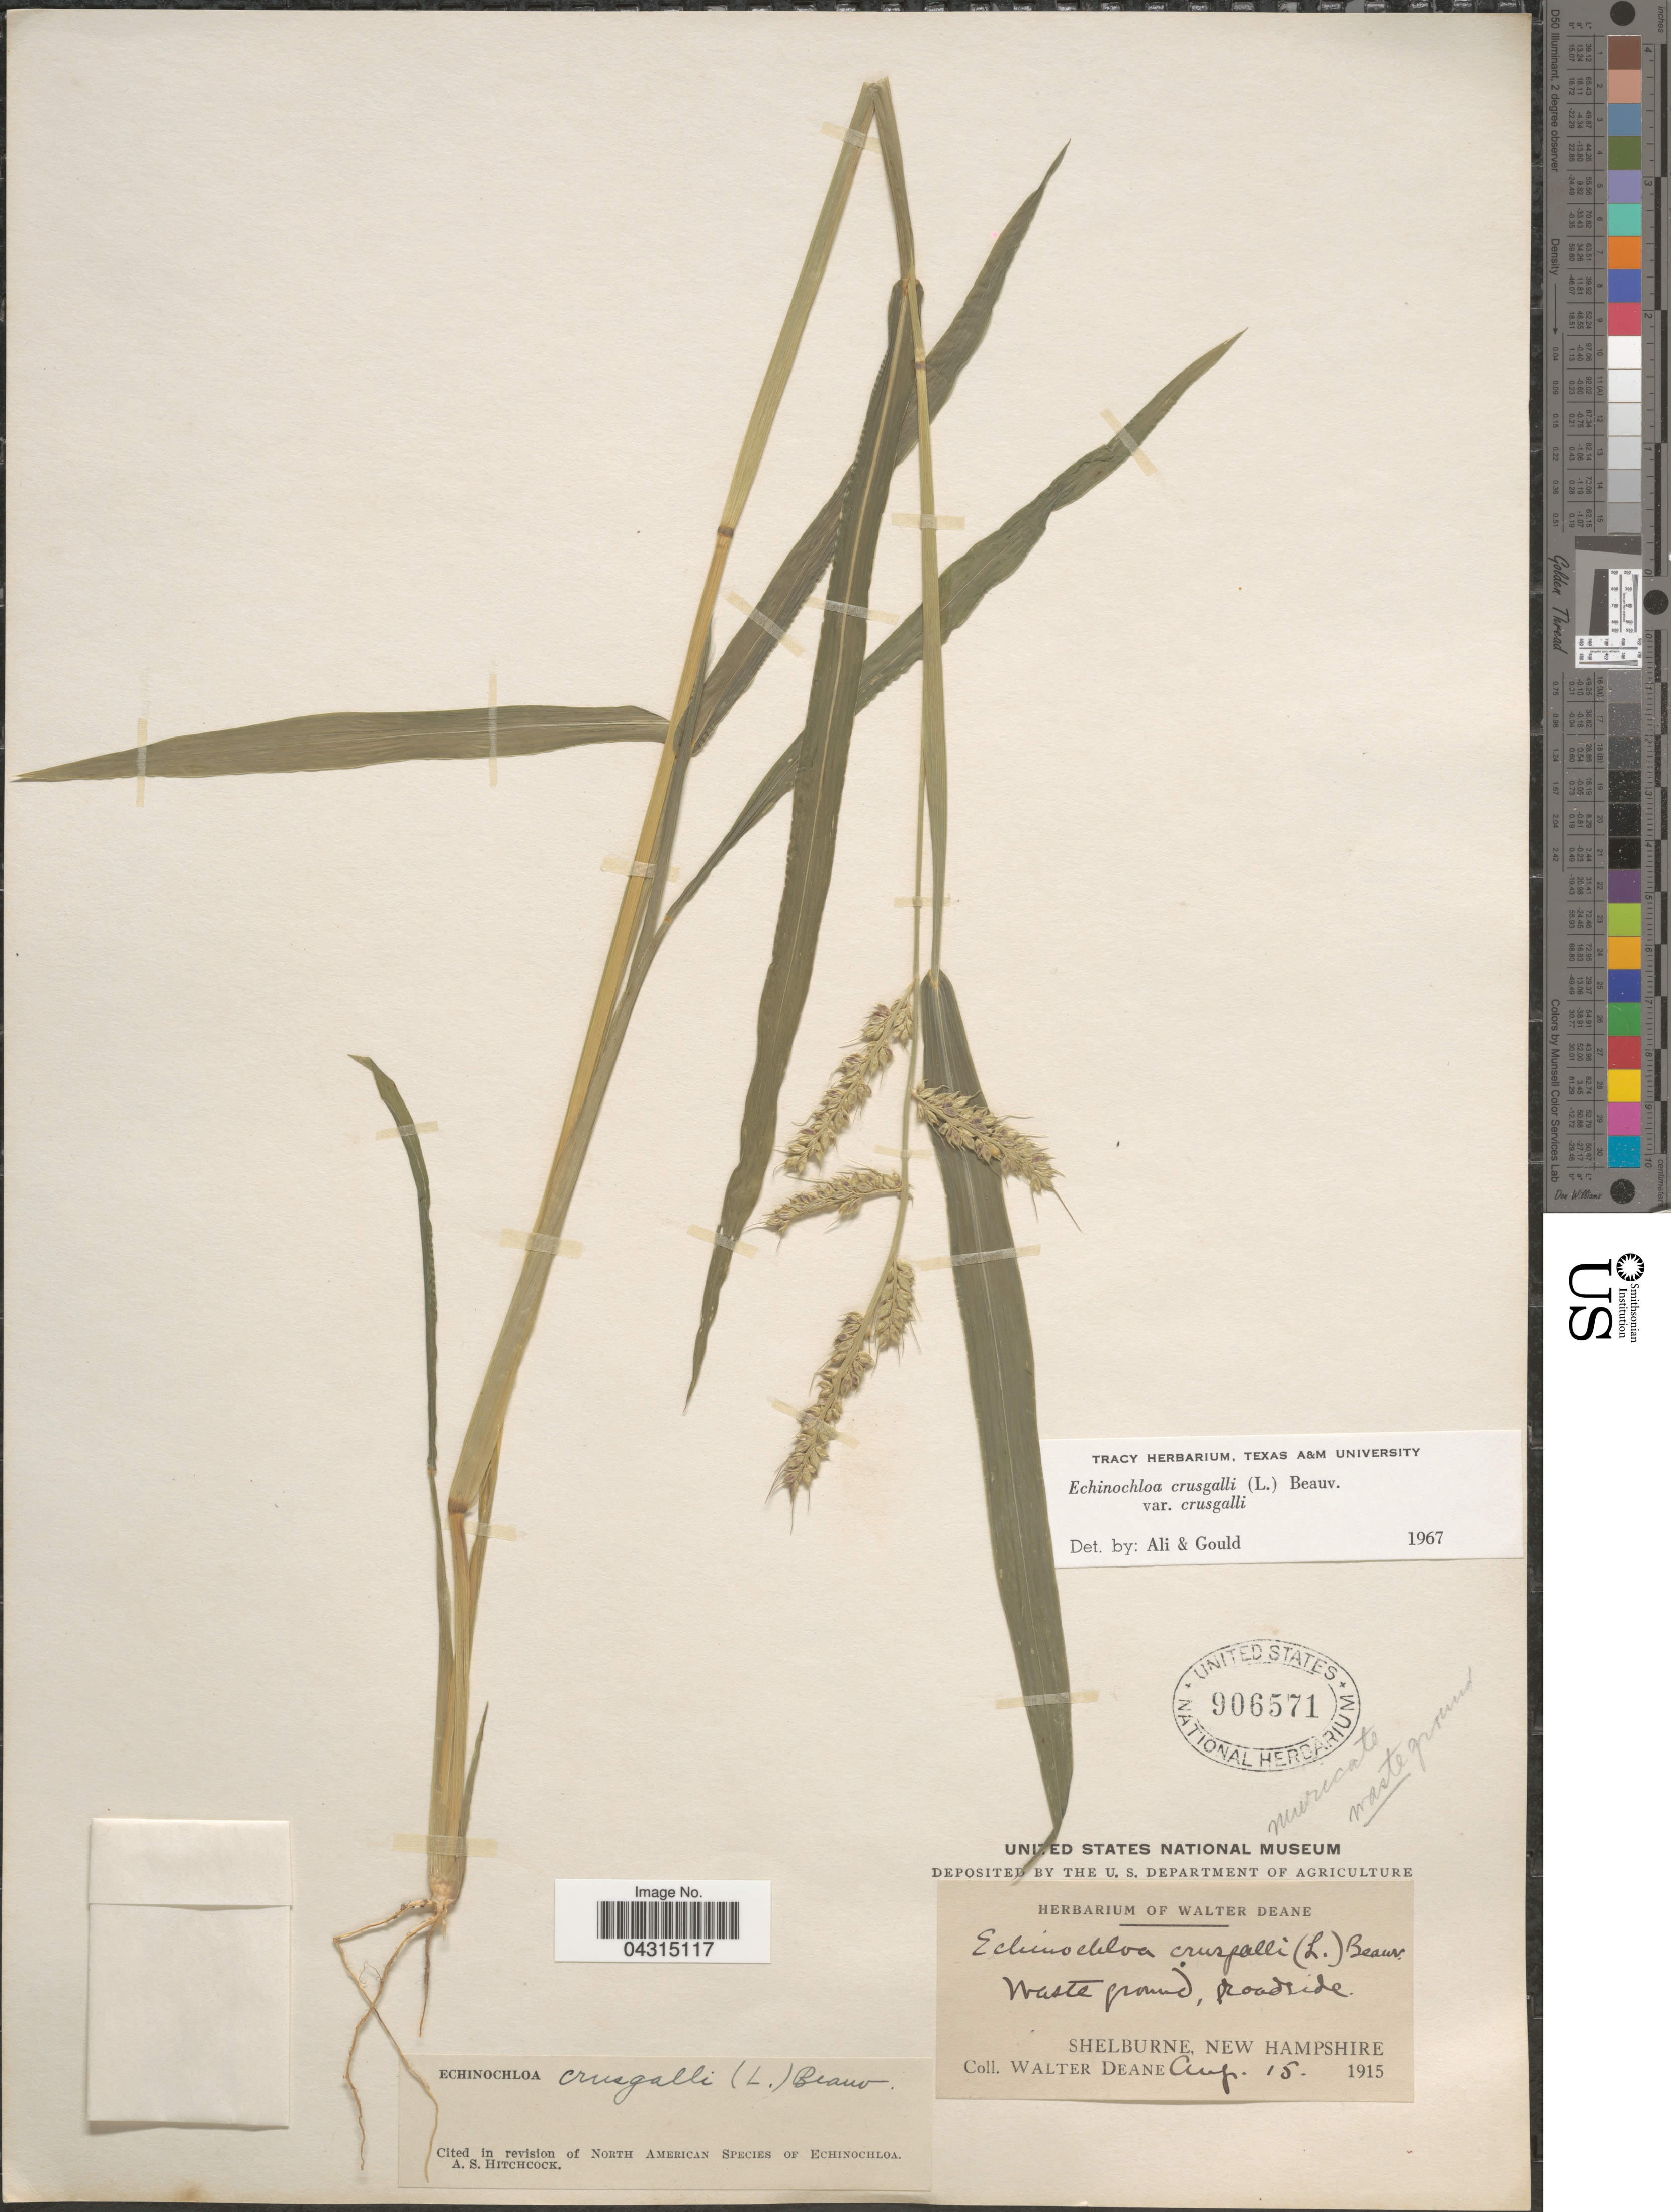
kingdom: Plantae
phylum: Tracheophyta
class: Liliopsida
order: Poales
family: Poaceae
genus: Echinochloa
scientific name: Echinochloa crus-galli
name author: (L.) P. Beauv.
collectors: W. Deane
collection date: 1915-08-15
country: United States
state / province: New Hampshire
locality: Shelburne.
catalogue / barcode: US 906571